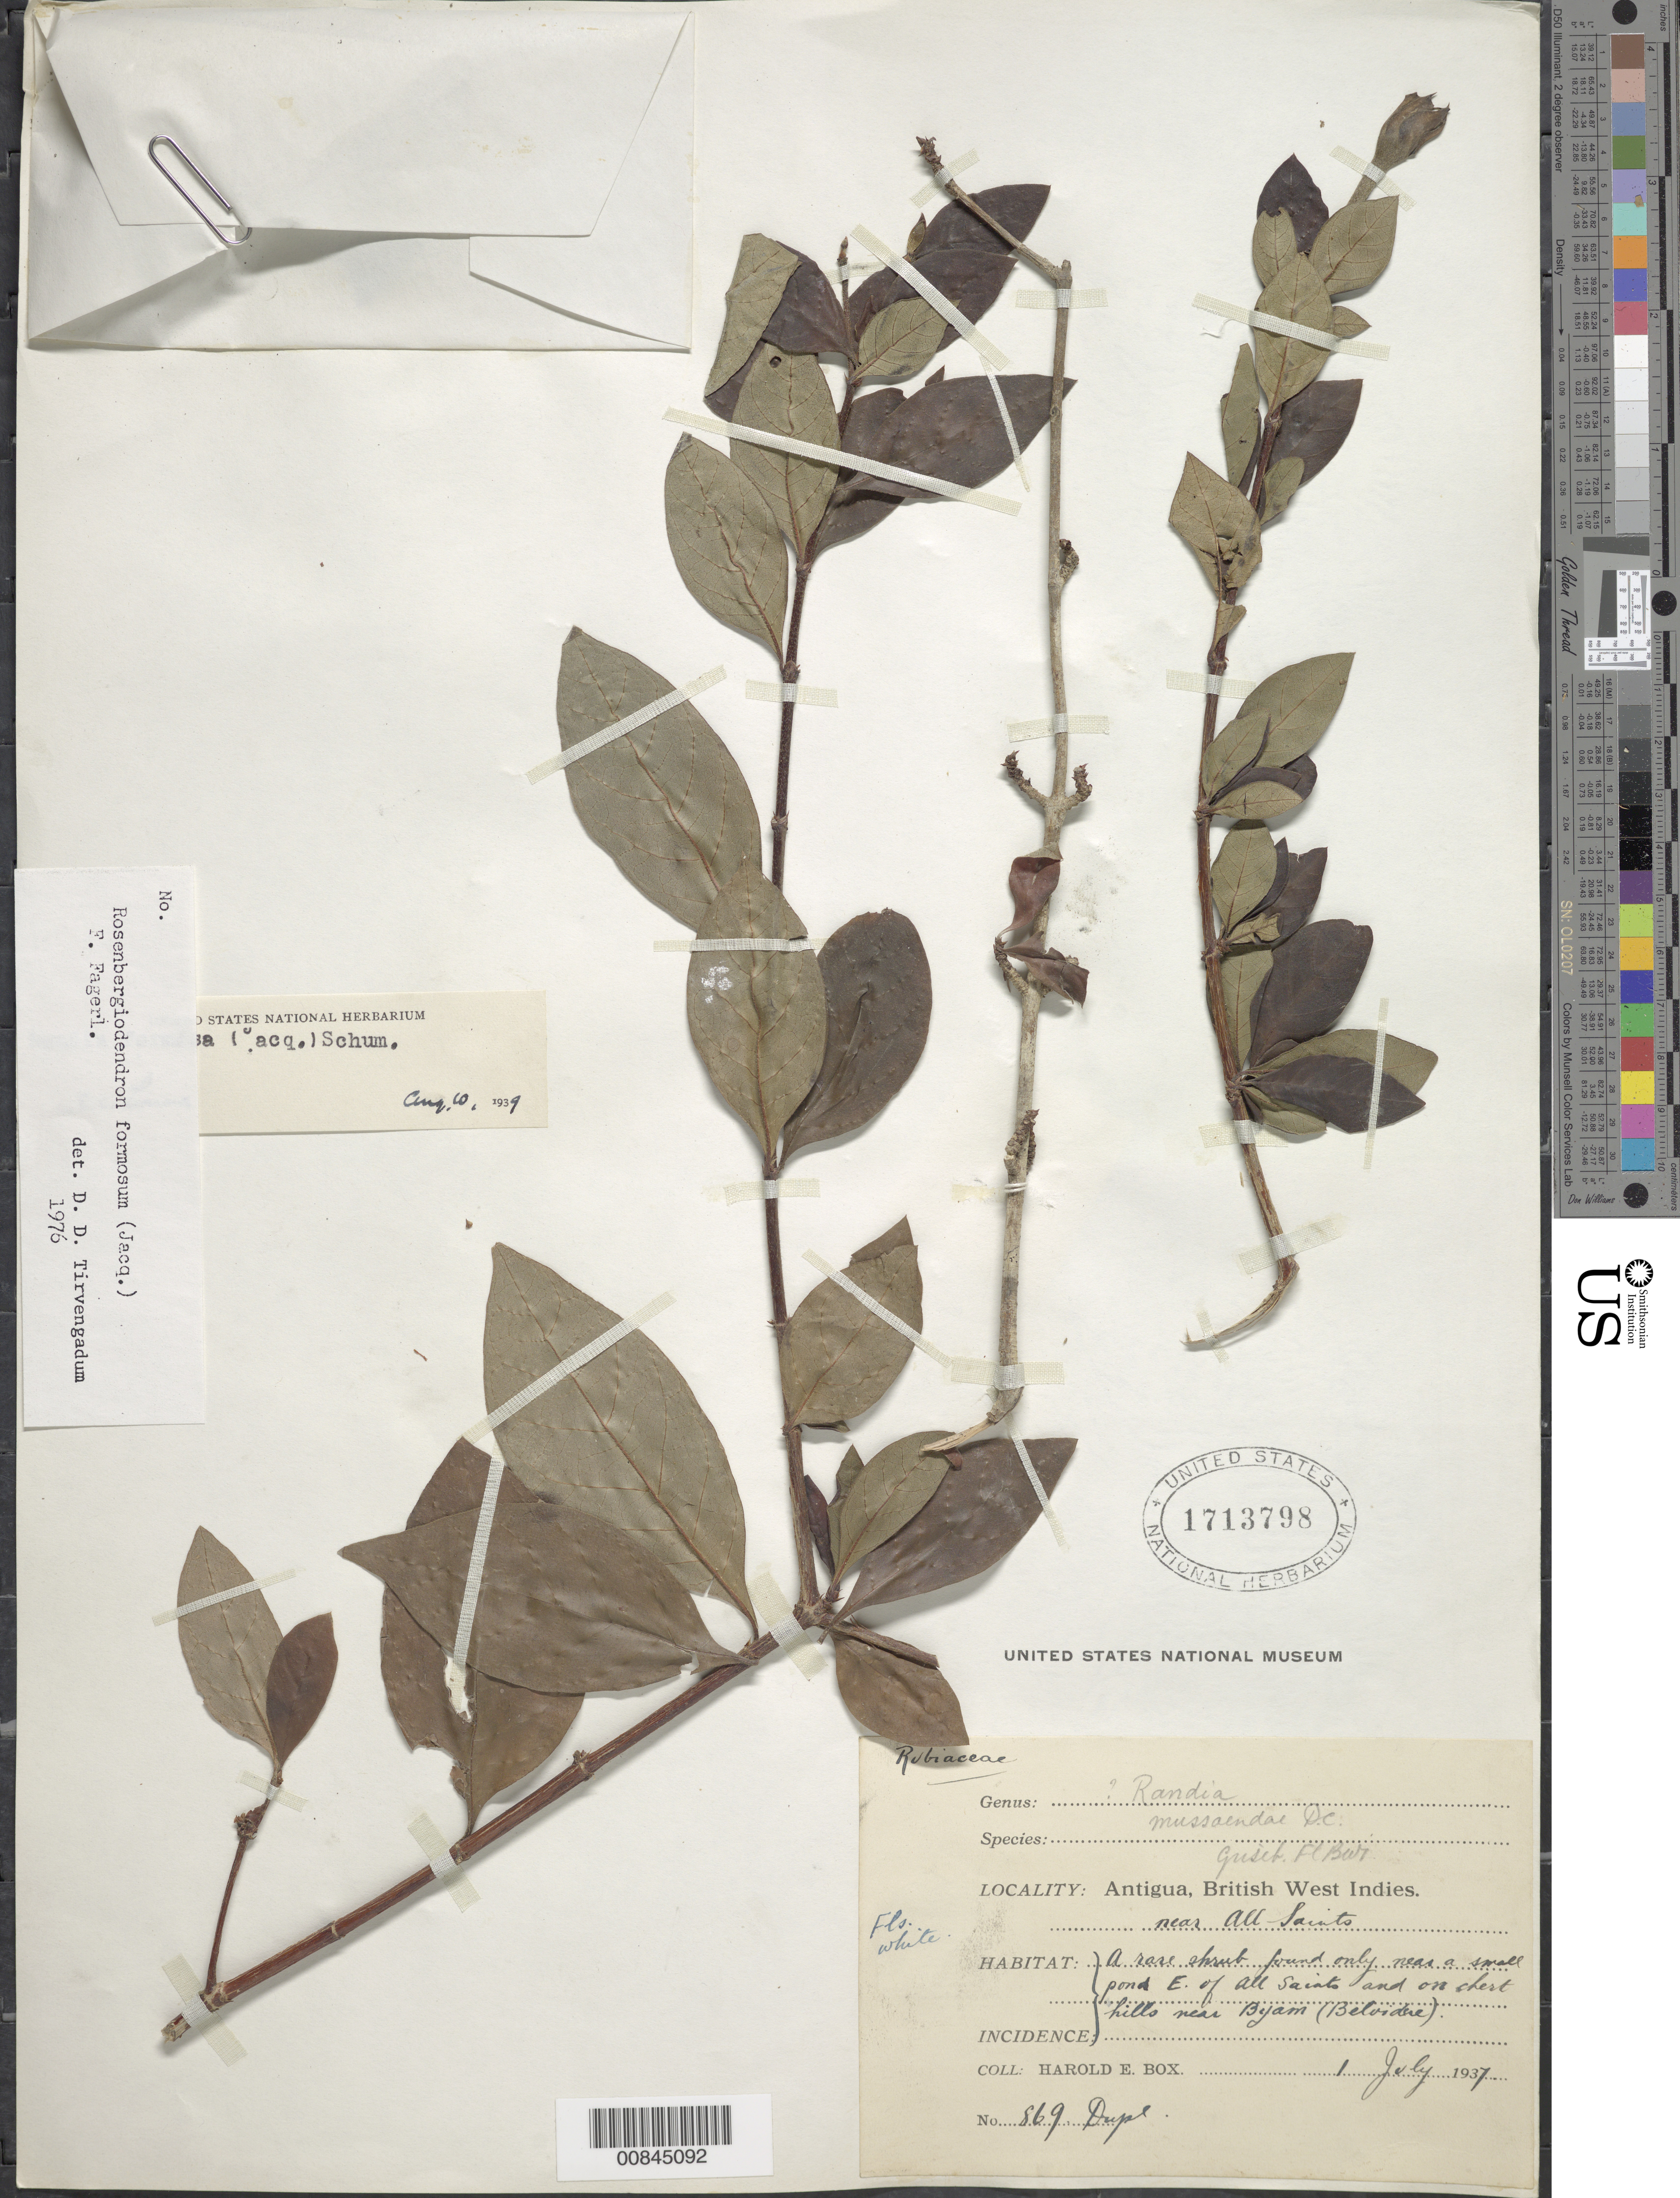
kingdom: Plantae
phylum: Tracheophyta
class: Magnoliopsida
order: Gentianales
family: Rubiaceae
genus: Rosenbergiodendron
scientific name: Rosenbergiodendron formosum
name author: (Jacq.) Fagerl.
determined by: Tirvengadum, D. D.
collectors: H. E. Box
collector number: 869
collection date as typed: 01 Jul 1937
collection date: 1937-07-01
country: Antigua and Barbuda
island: Leeward Is.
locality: Near small pond east of All Saints and on hills near Byam (Beloidue)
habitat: Found only near a small pond and on chert hills (rare)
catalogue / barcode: US 1713798